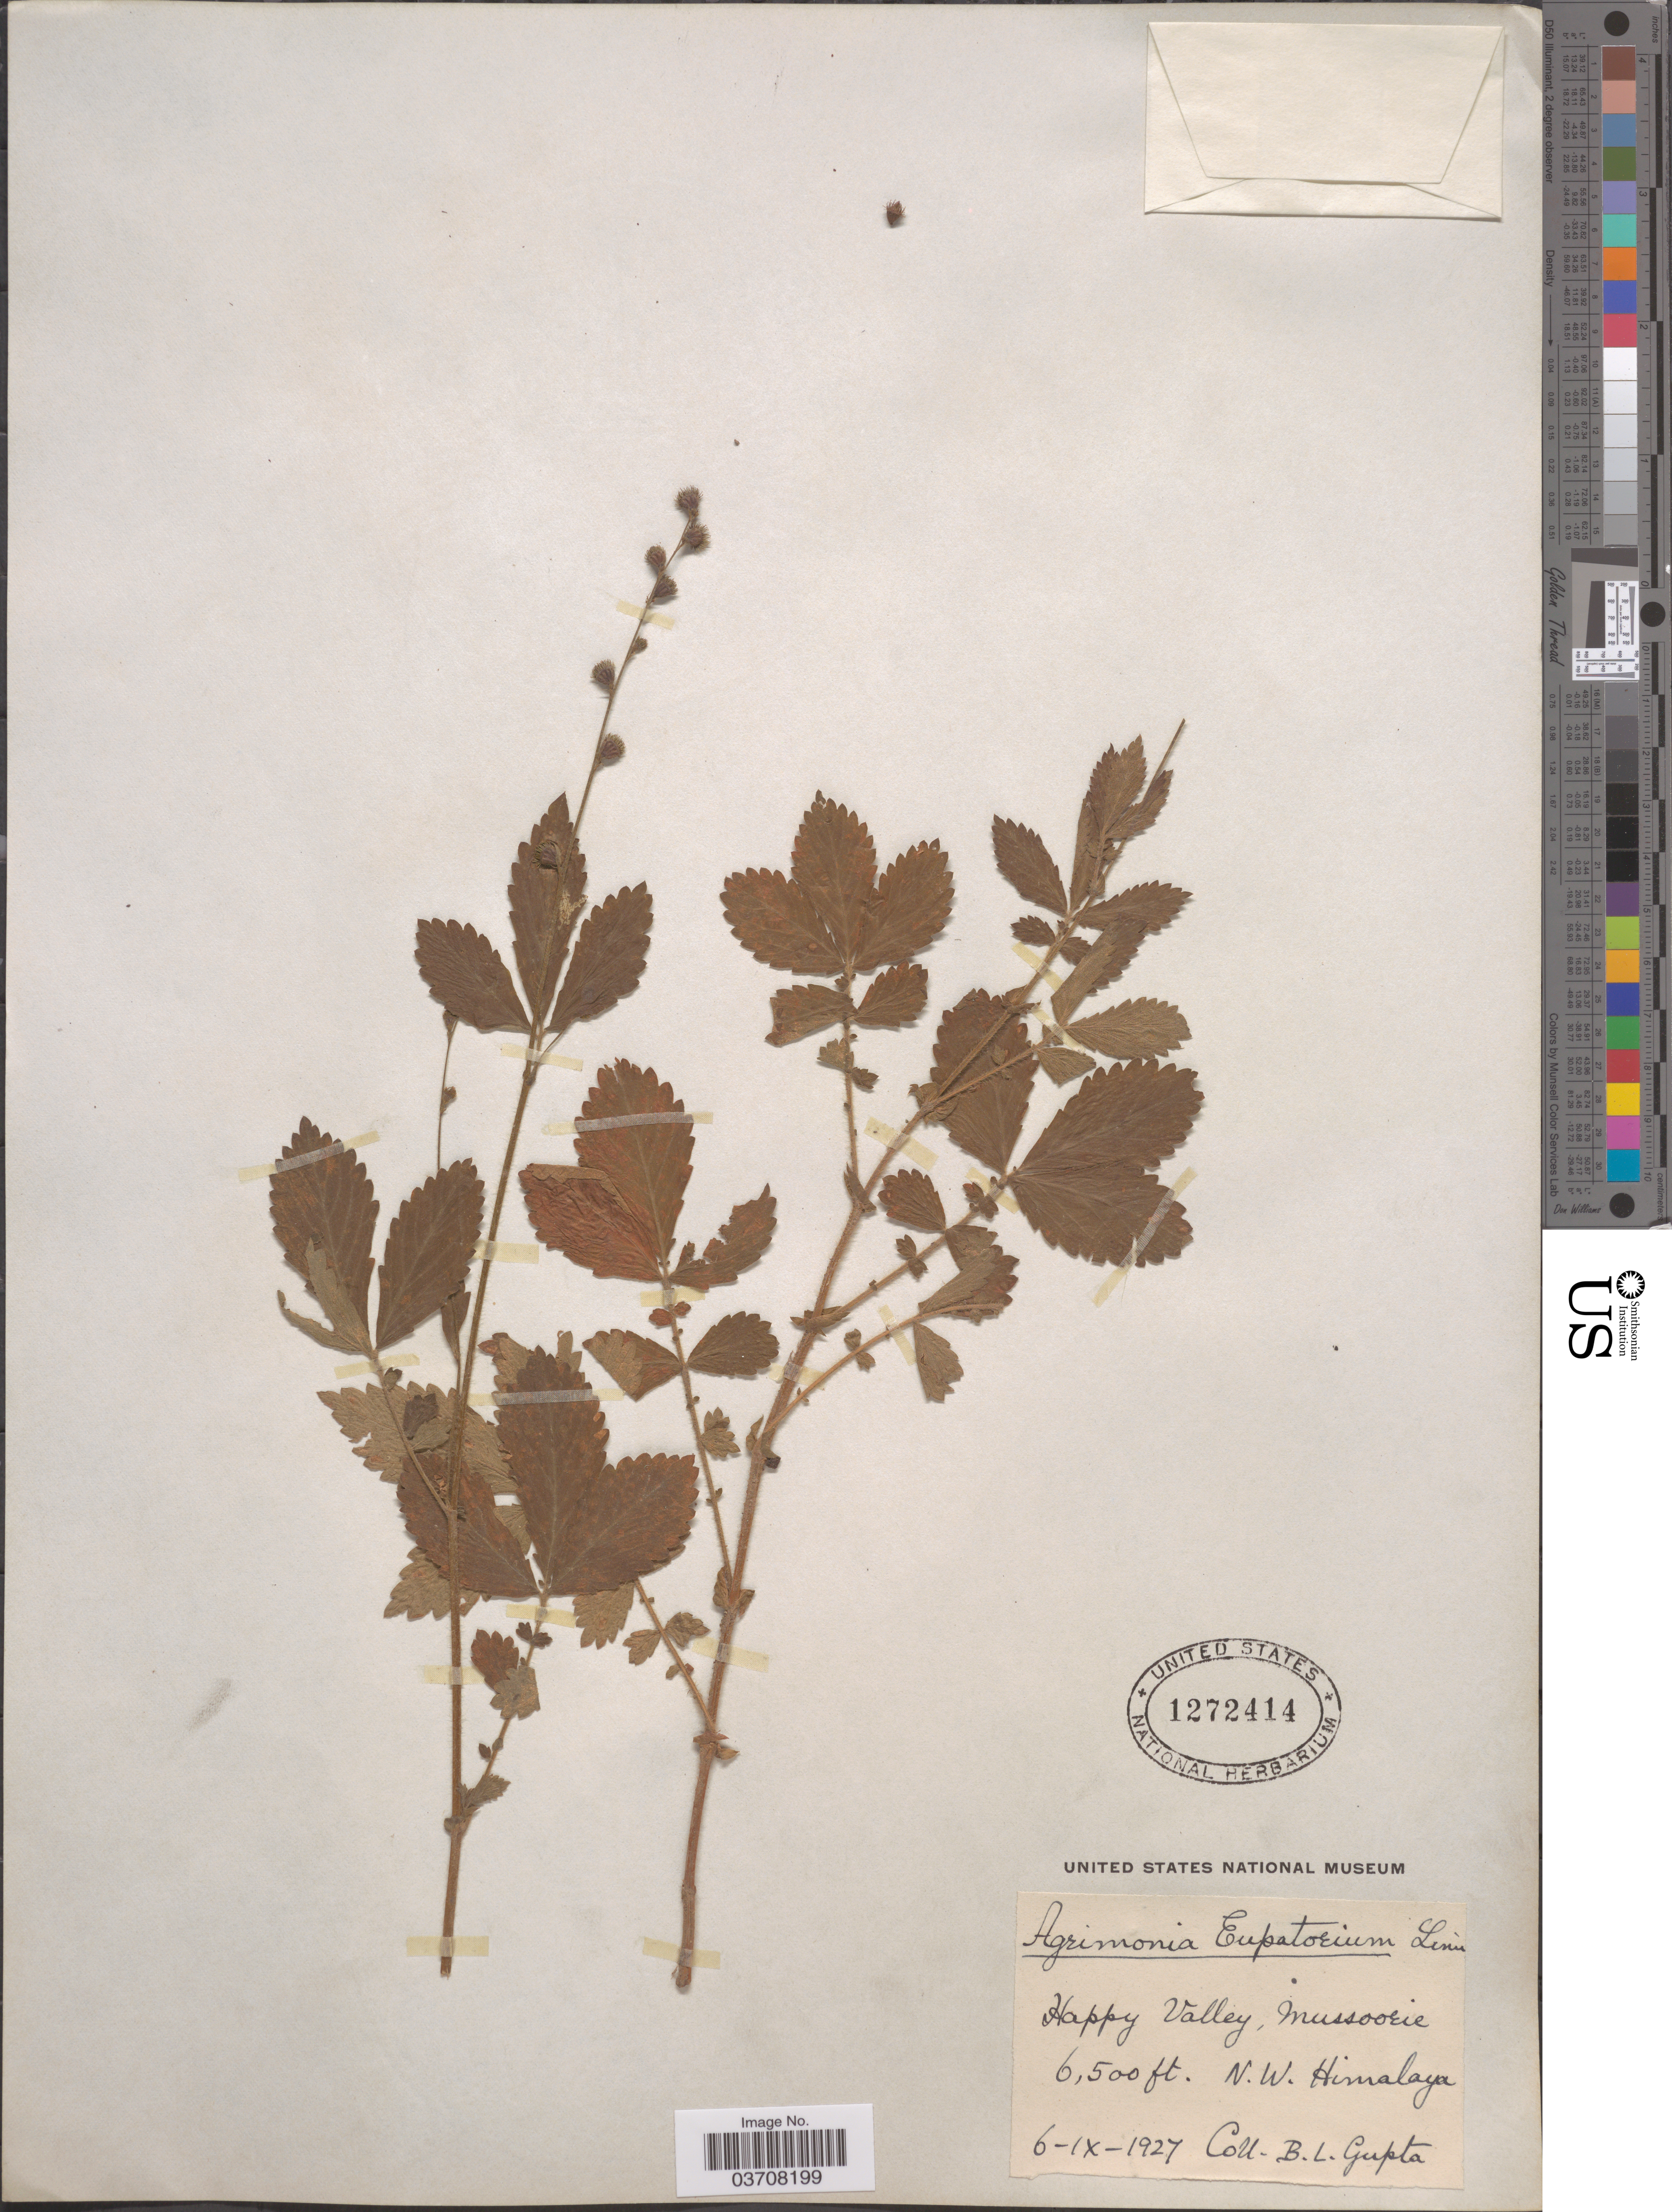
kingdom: Plantae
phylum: Tracheophyta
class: Magnoliopsida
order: Rosales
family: Rosaceae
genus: Agrimonia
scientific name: Agrimonia eupatoria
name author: L.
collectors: B. L. Gupta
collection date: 1927-09-06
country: India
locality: Happy Valley, Mussoorie. N.W. Himalaya.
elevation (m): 1981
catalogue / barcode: US 1272414